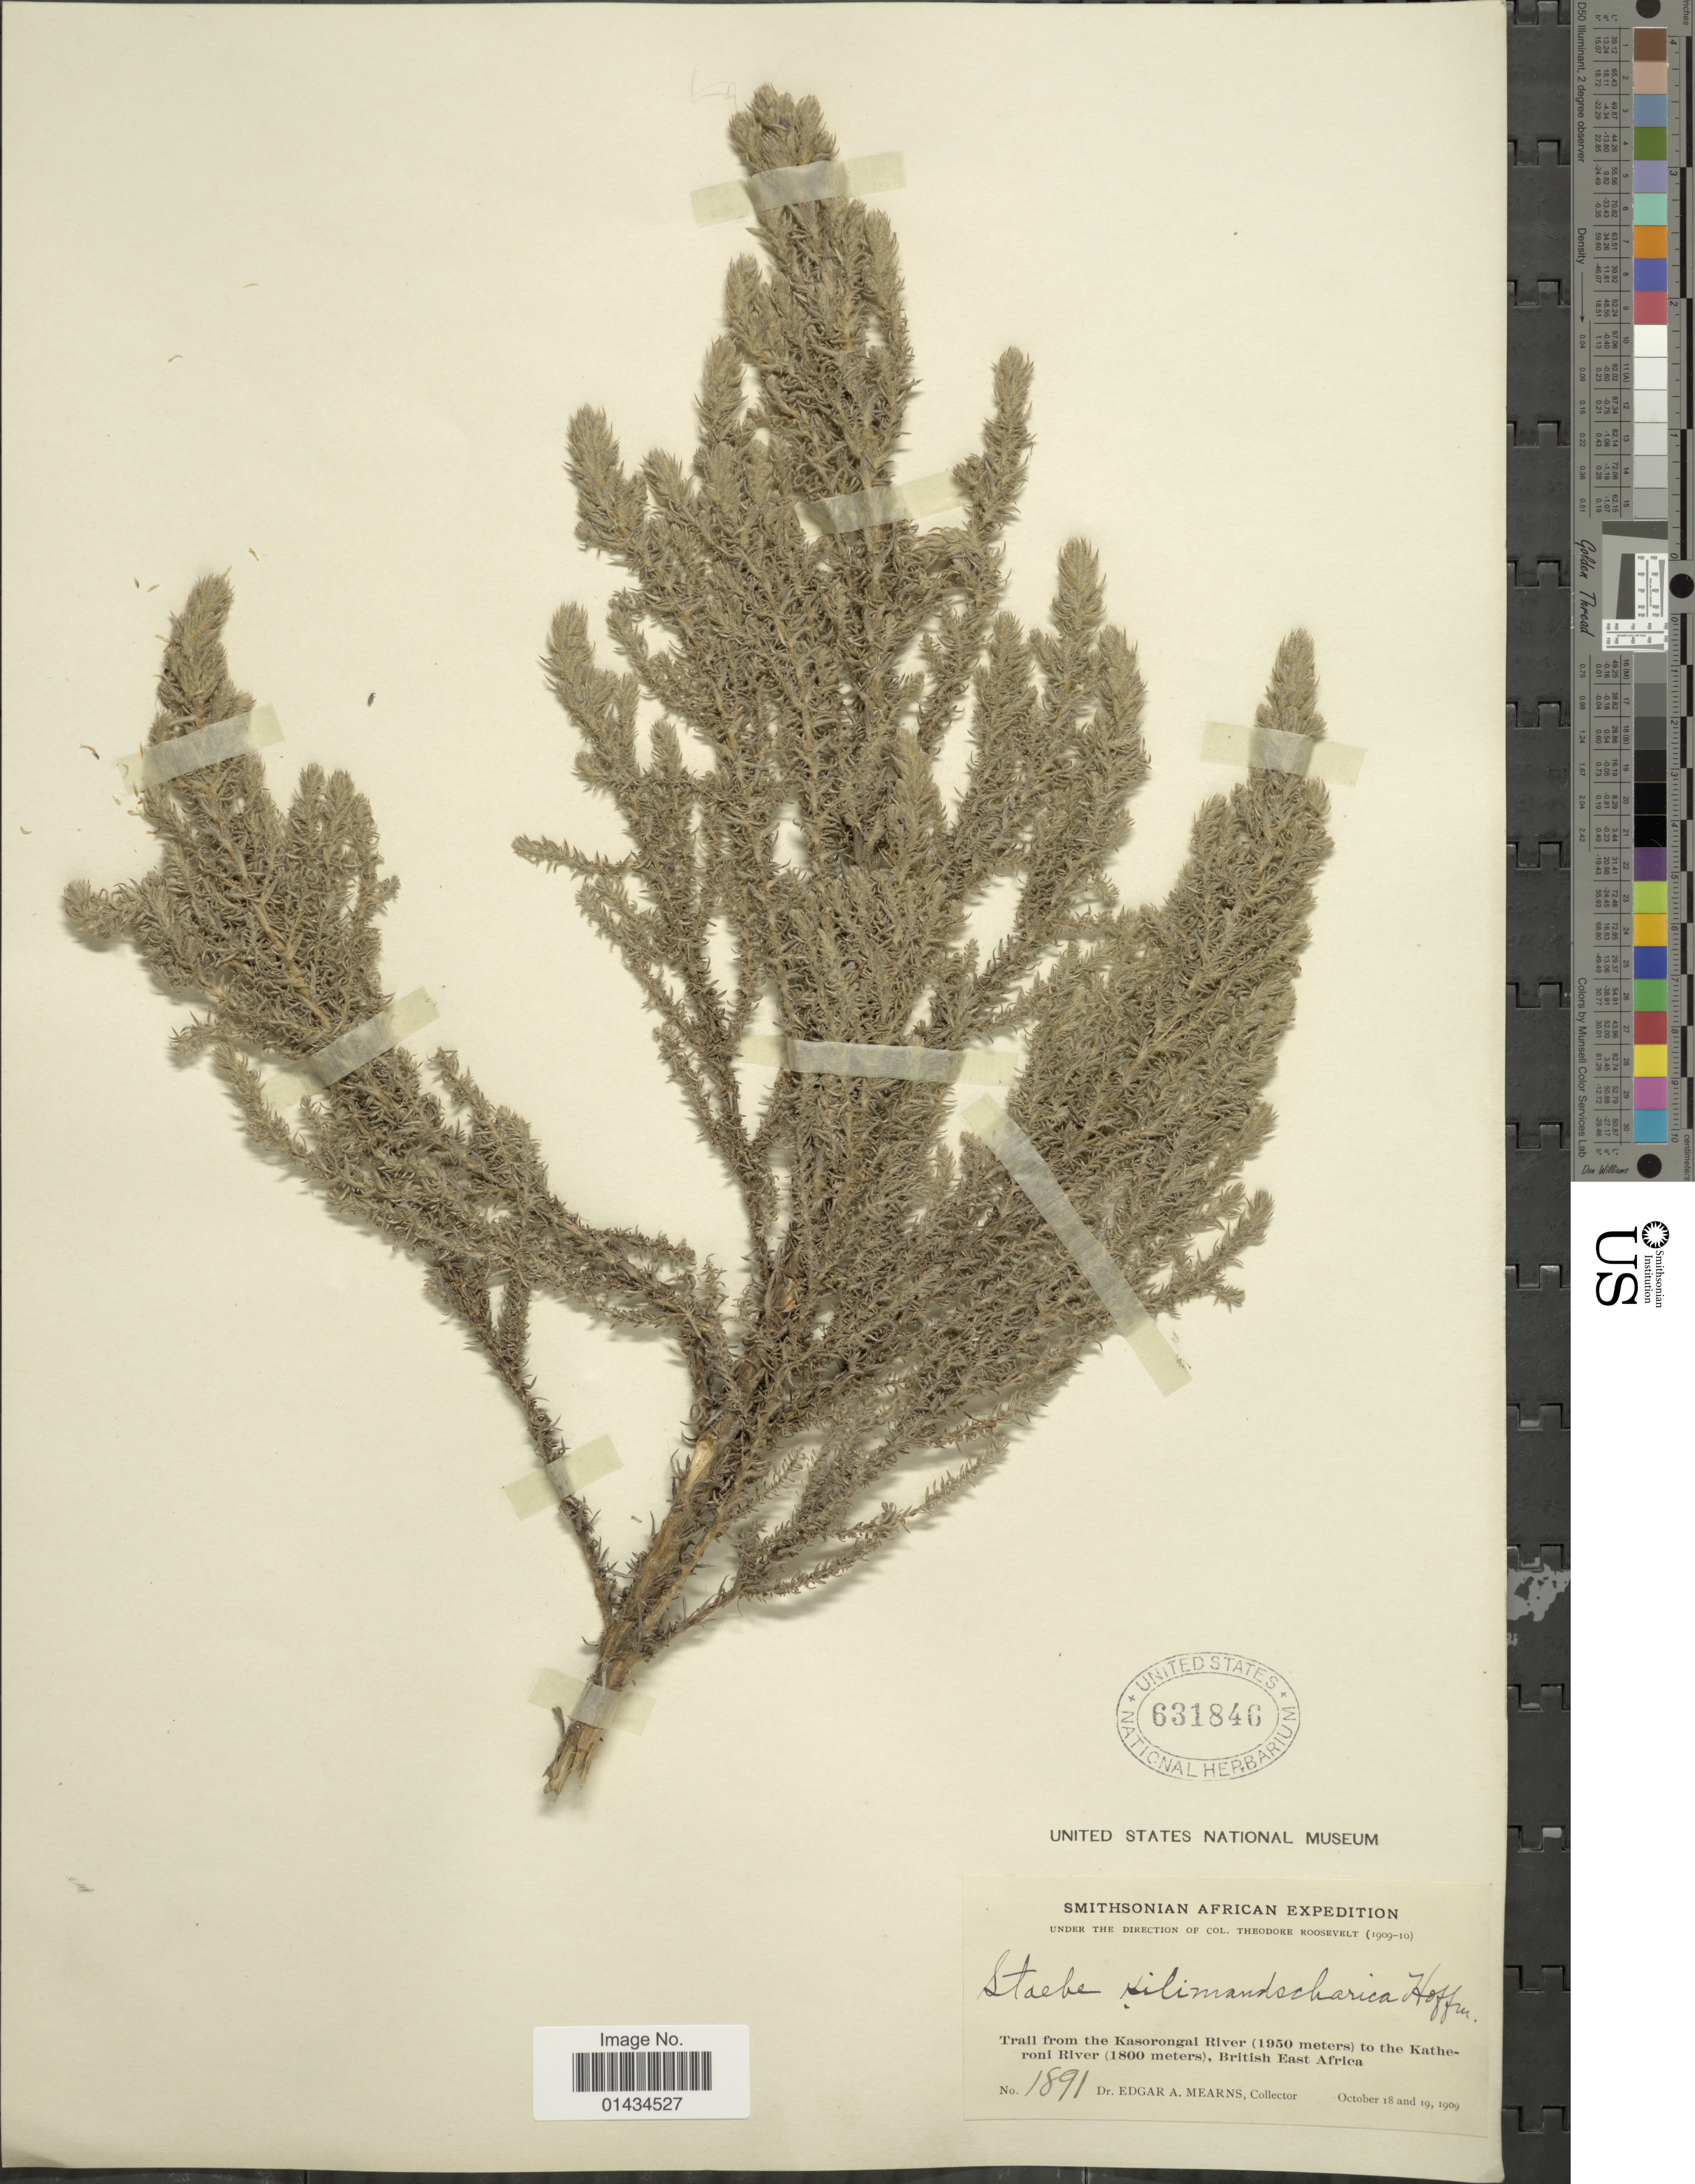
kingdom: Plantae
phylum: Tracheophyta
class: Magnoliopsida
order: Asterales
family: Asteraceae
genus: Stoebe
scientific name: Stoebe kilimandscharica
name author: O. Hoffm.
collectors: E. A. Mearns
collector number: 1891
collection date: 1909-10-18/1909-10-19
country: Kenya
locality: Trail from the Kasorongai River to the Katheroni River, British East Africa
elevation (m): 1800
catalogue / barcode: US 631846